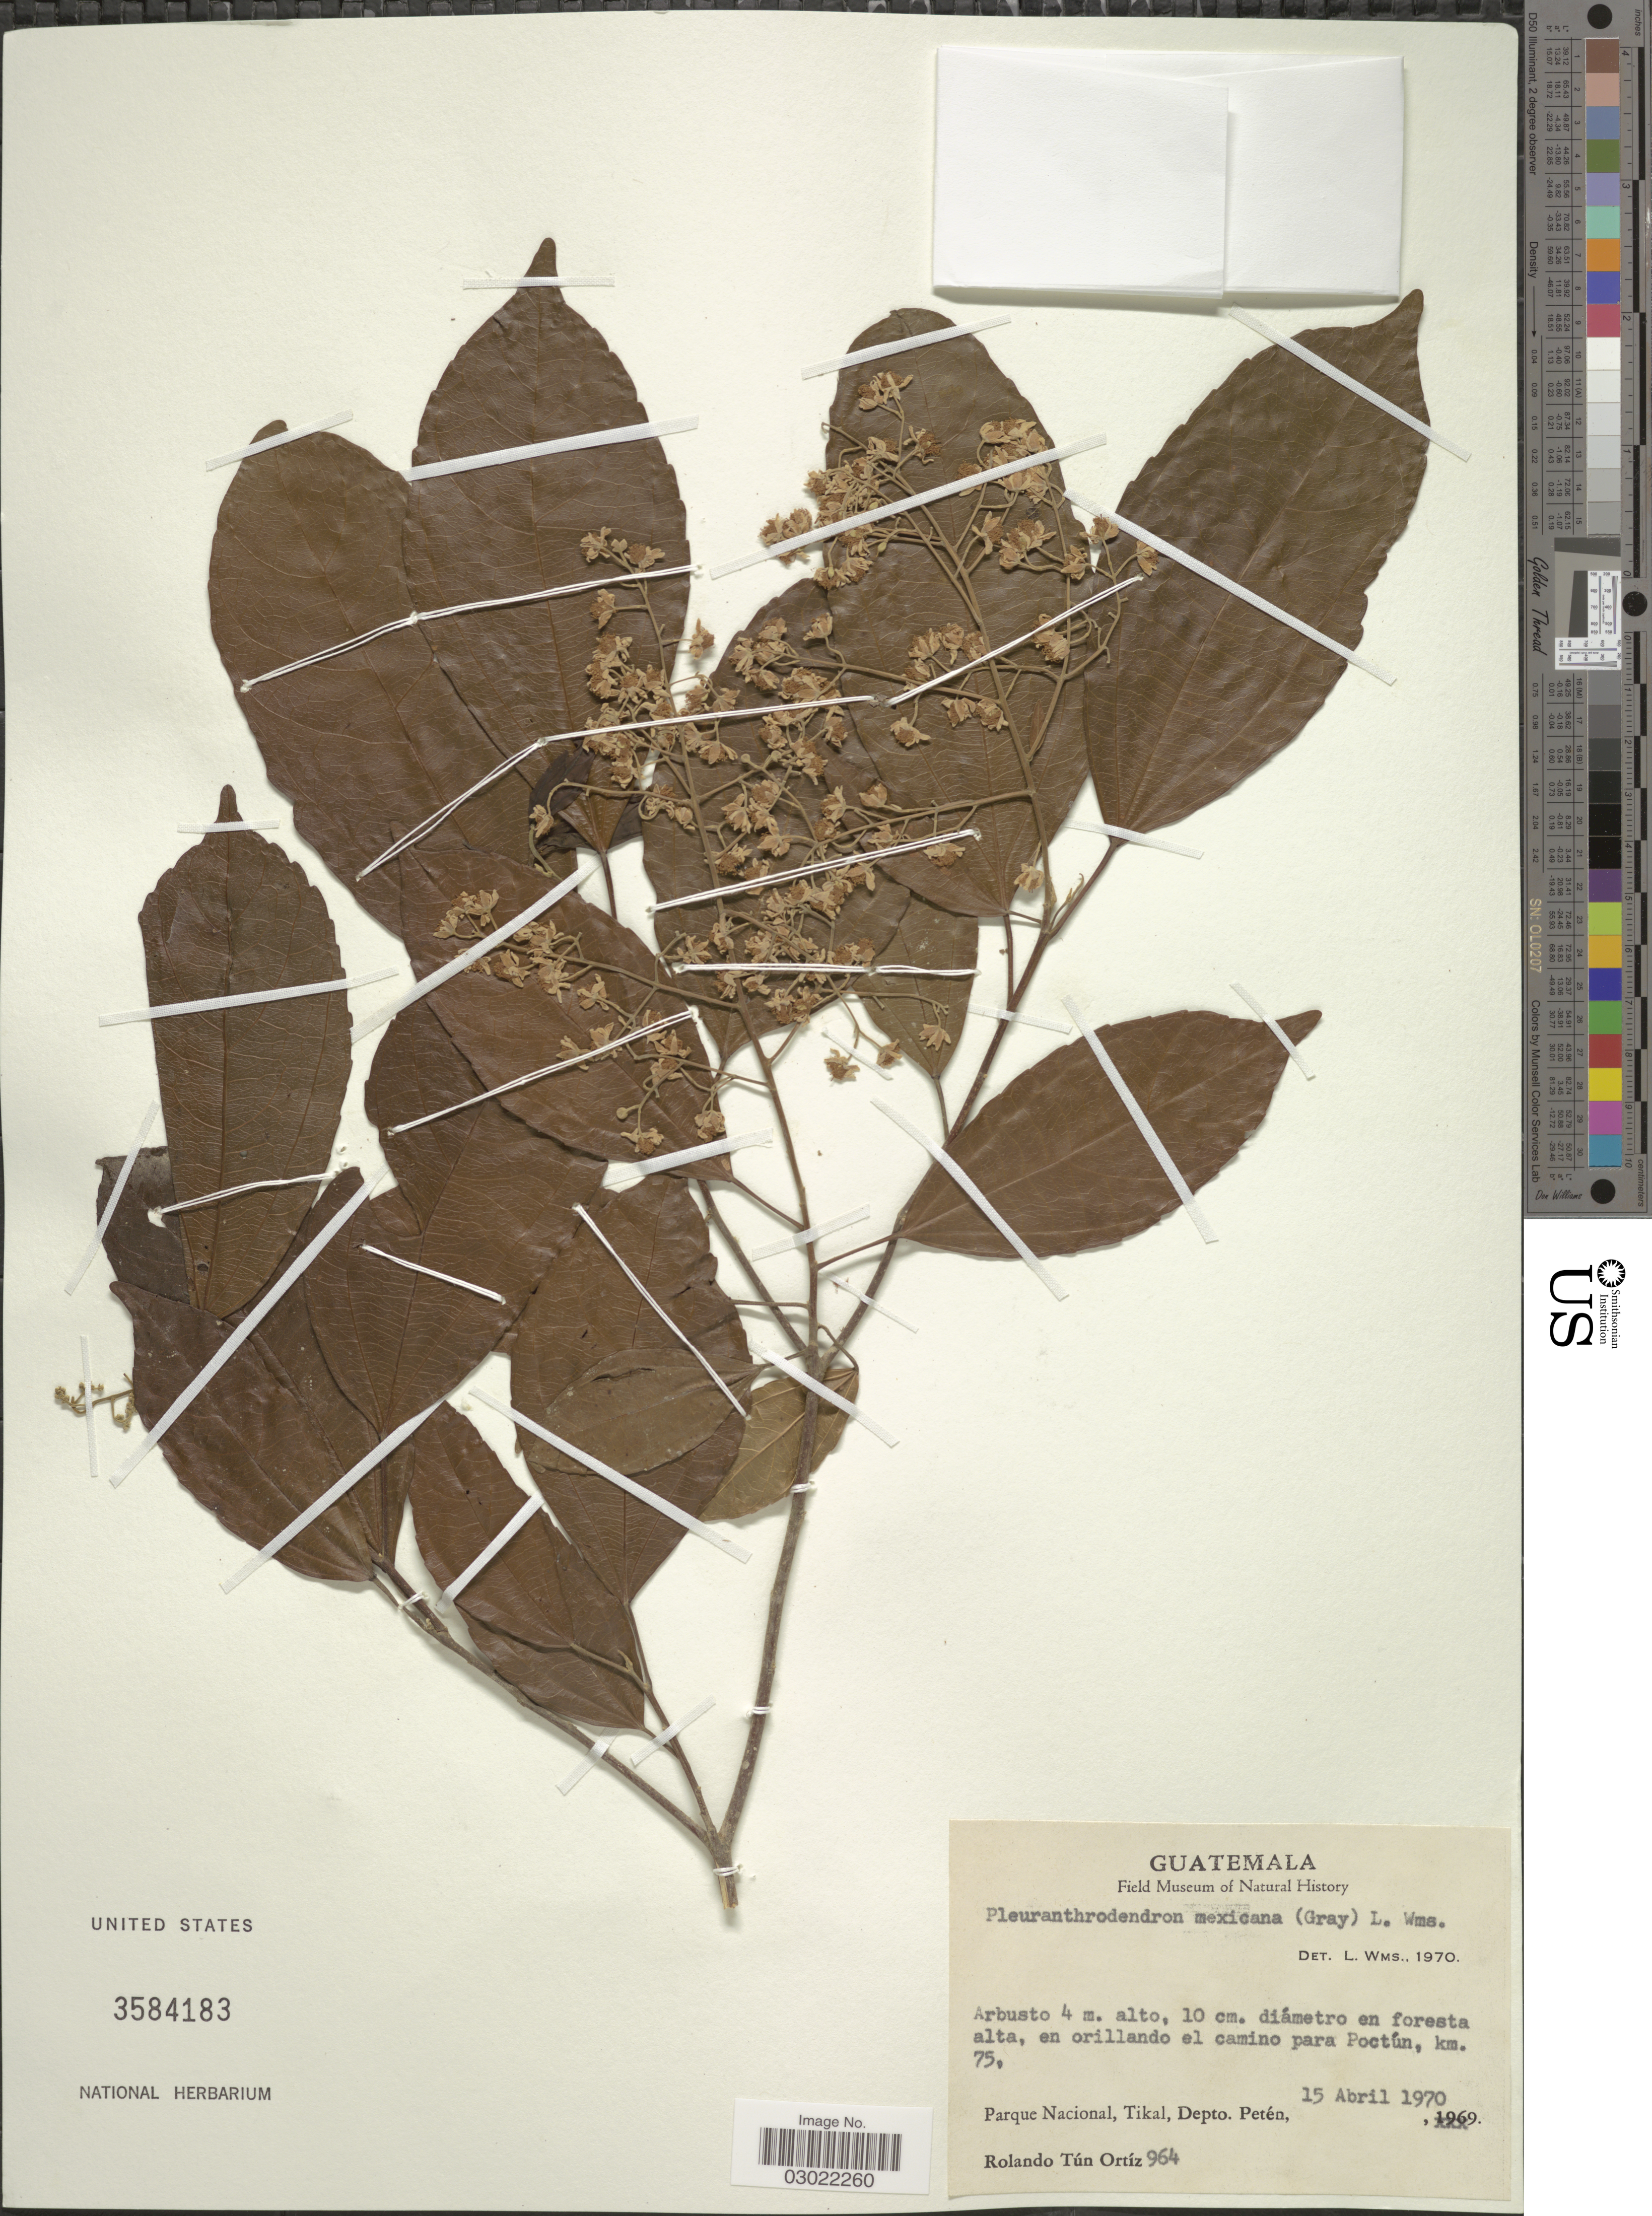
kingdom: Plantae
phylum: Tracheophyta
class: Magnoliopsida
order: Malpighiales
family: Salicaceae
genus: Pleuranthodendron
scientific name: Pleuranthodendron lindenii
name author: (Turcz.) Sleumer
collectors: R. T. Ortíz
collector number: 964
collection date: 1970-04-15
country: Guatemala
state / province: El Petén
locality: En orillando el camino para Poctún, km. 75, Parque Nacional, Tikal, Depto. Petén.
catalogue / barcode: US 3584183